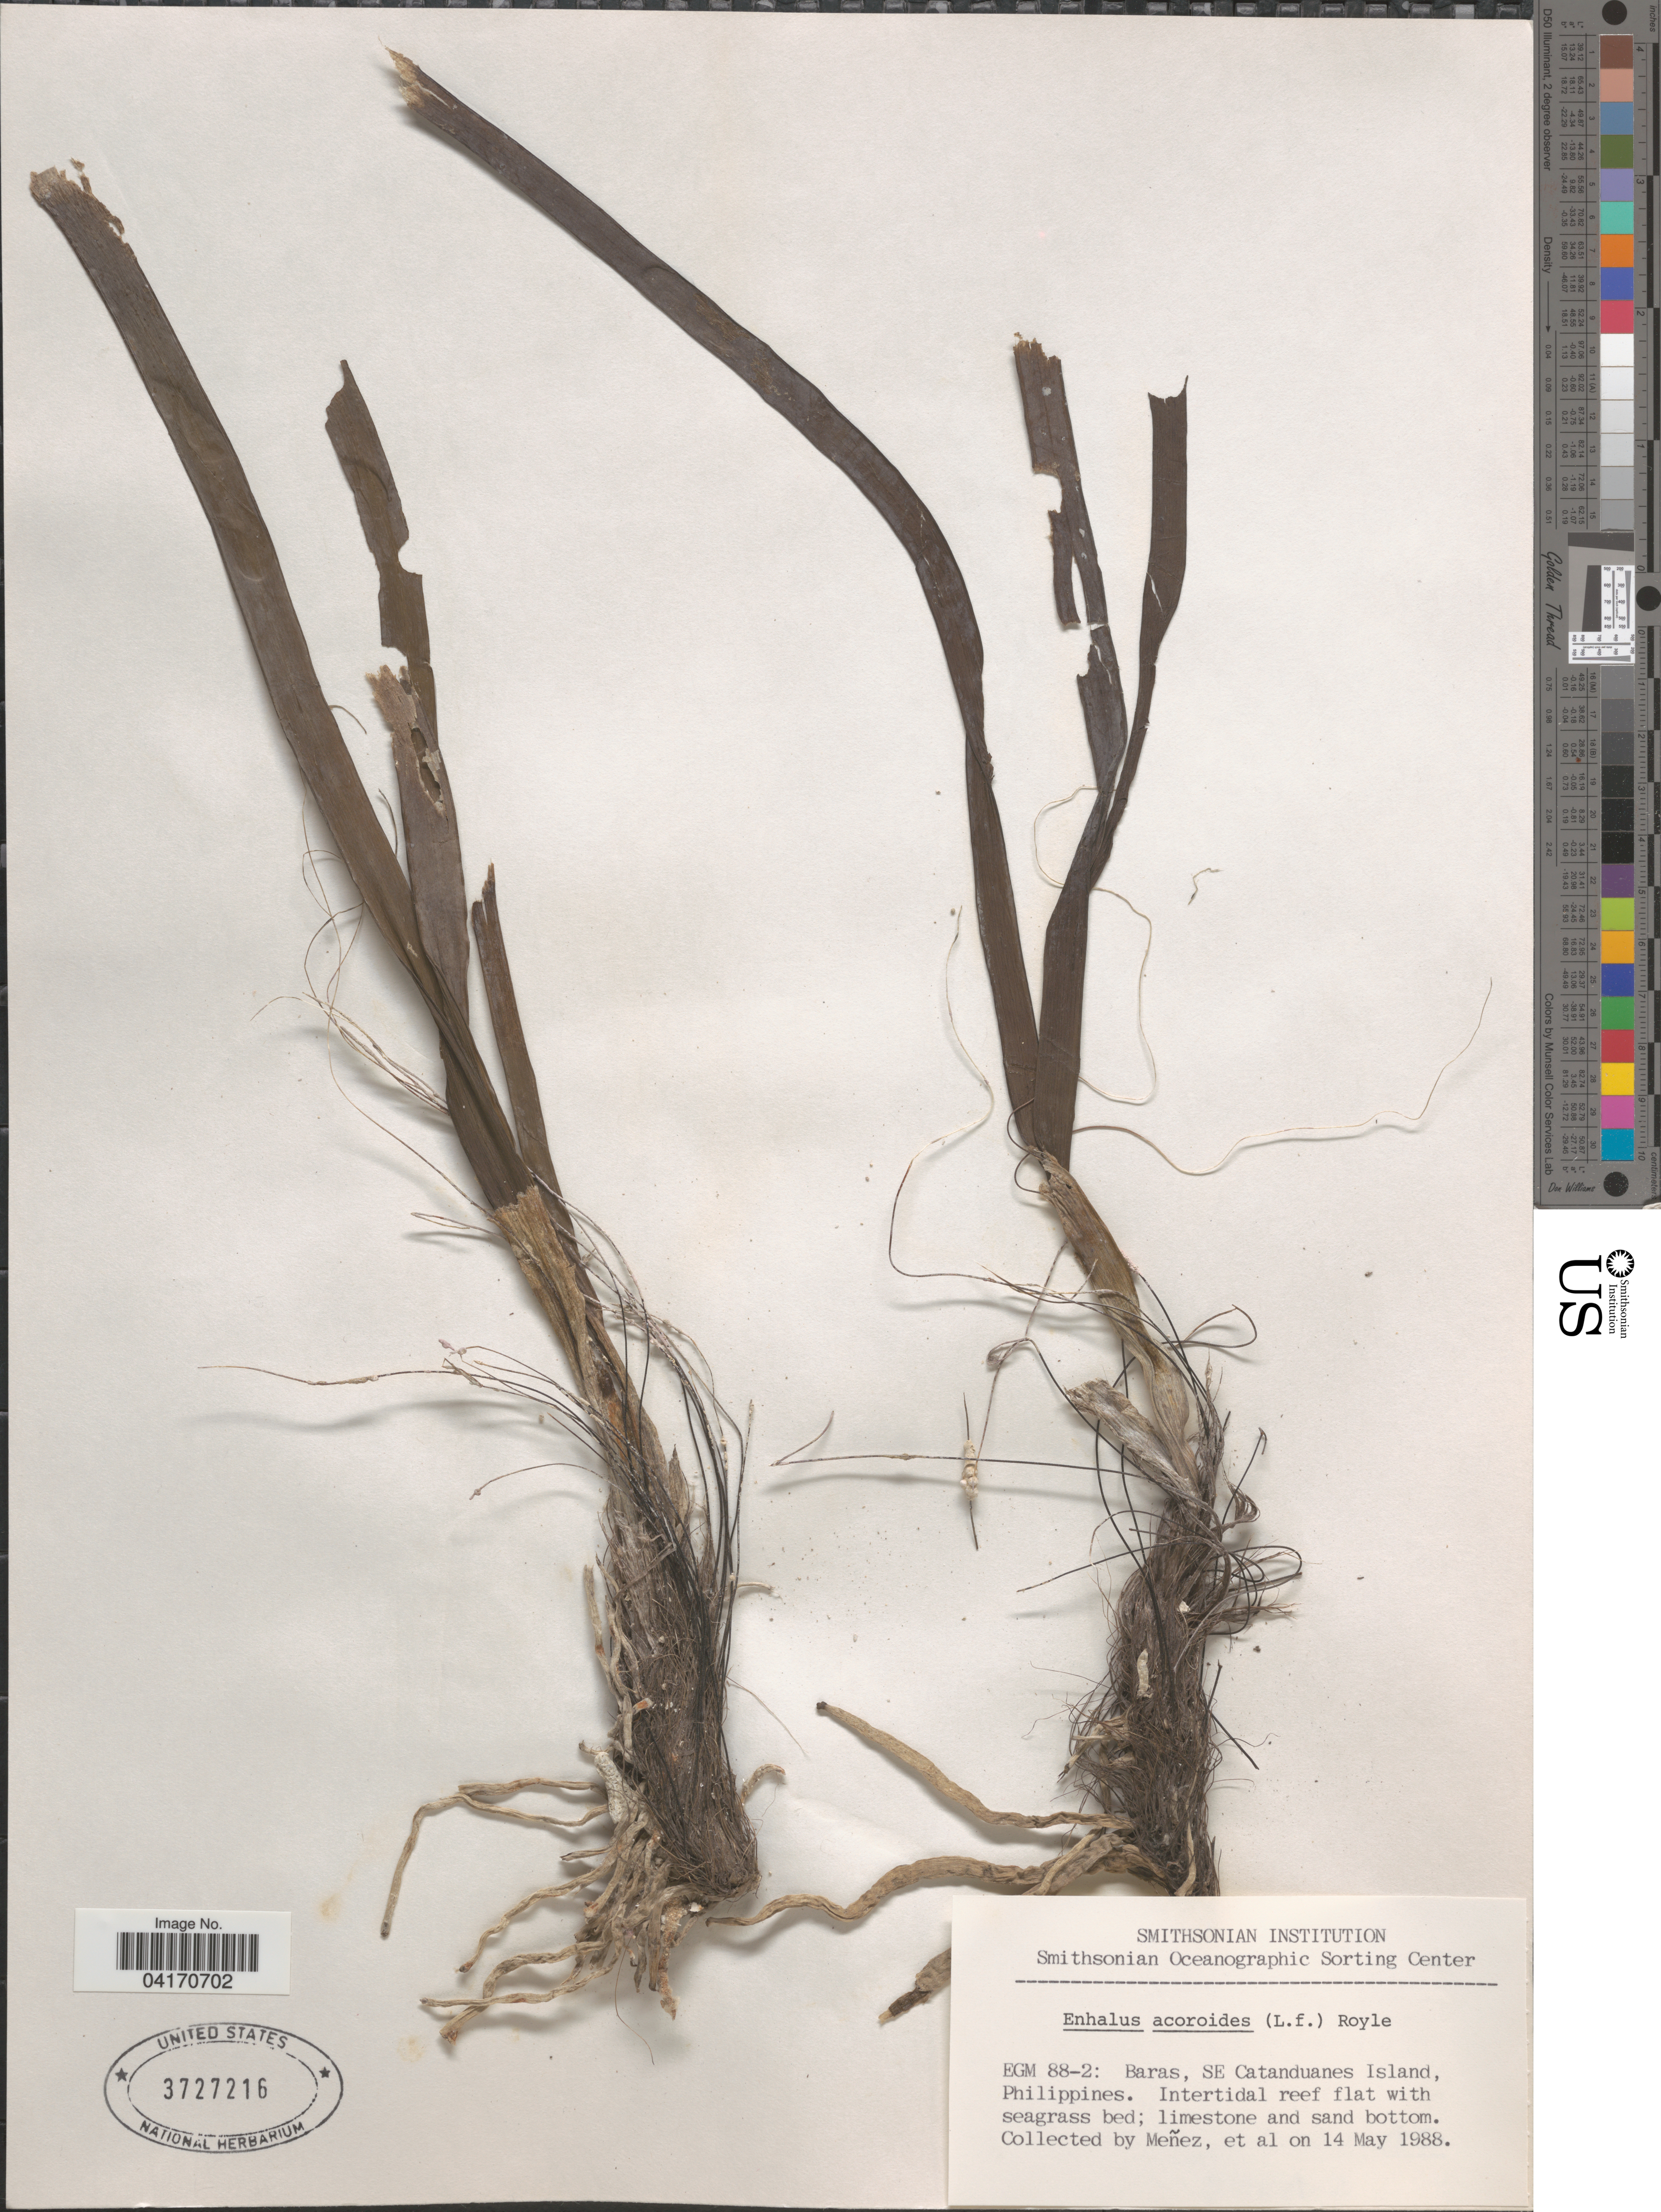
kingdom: Plantae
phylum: Tracheophyta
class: Liliopsida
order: Alismatales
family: Hydrocharitaceae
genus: Enhalus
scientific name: Enhalus acoroides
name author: (L. f.) Royle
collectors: Menez & et al.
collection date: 1988-05-14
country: Philippines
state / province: Bicol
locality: EGM 88-2: Baras, SE Catanduanes Island.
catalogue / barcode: US 3727216